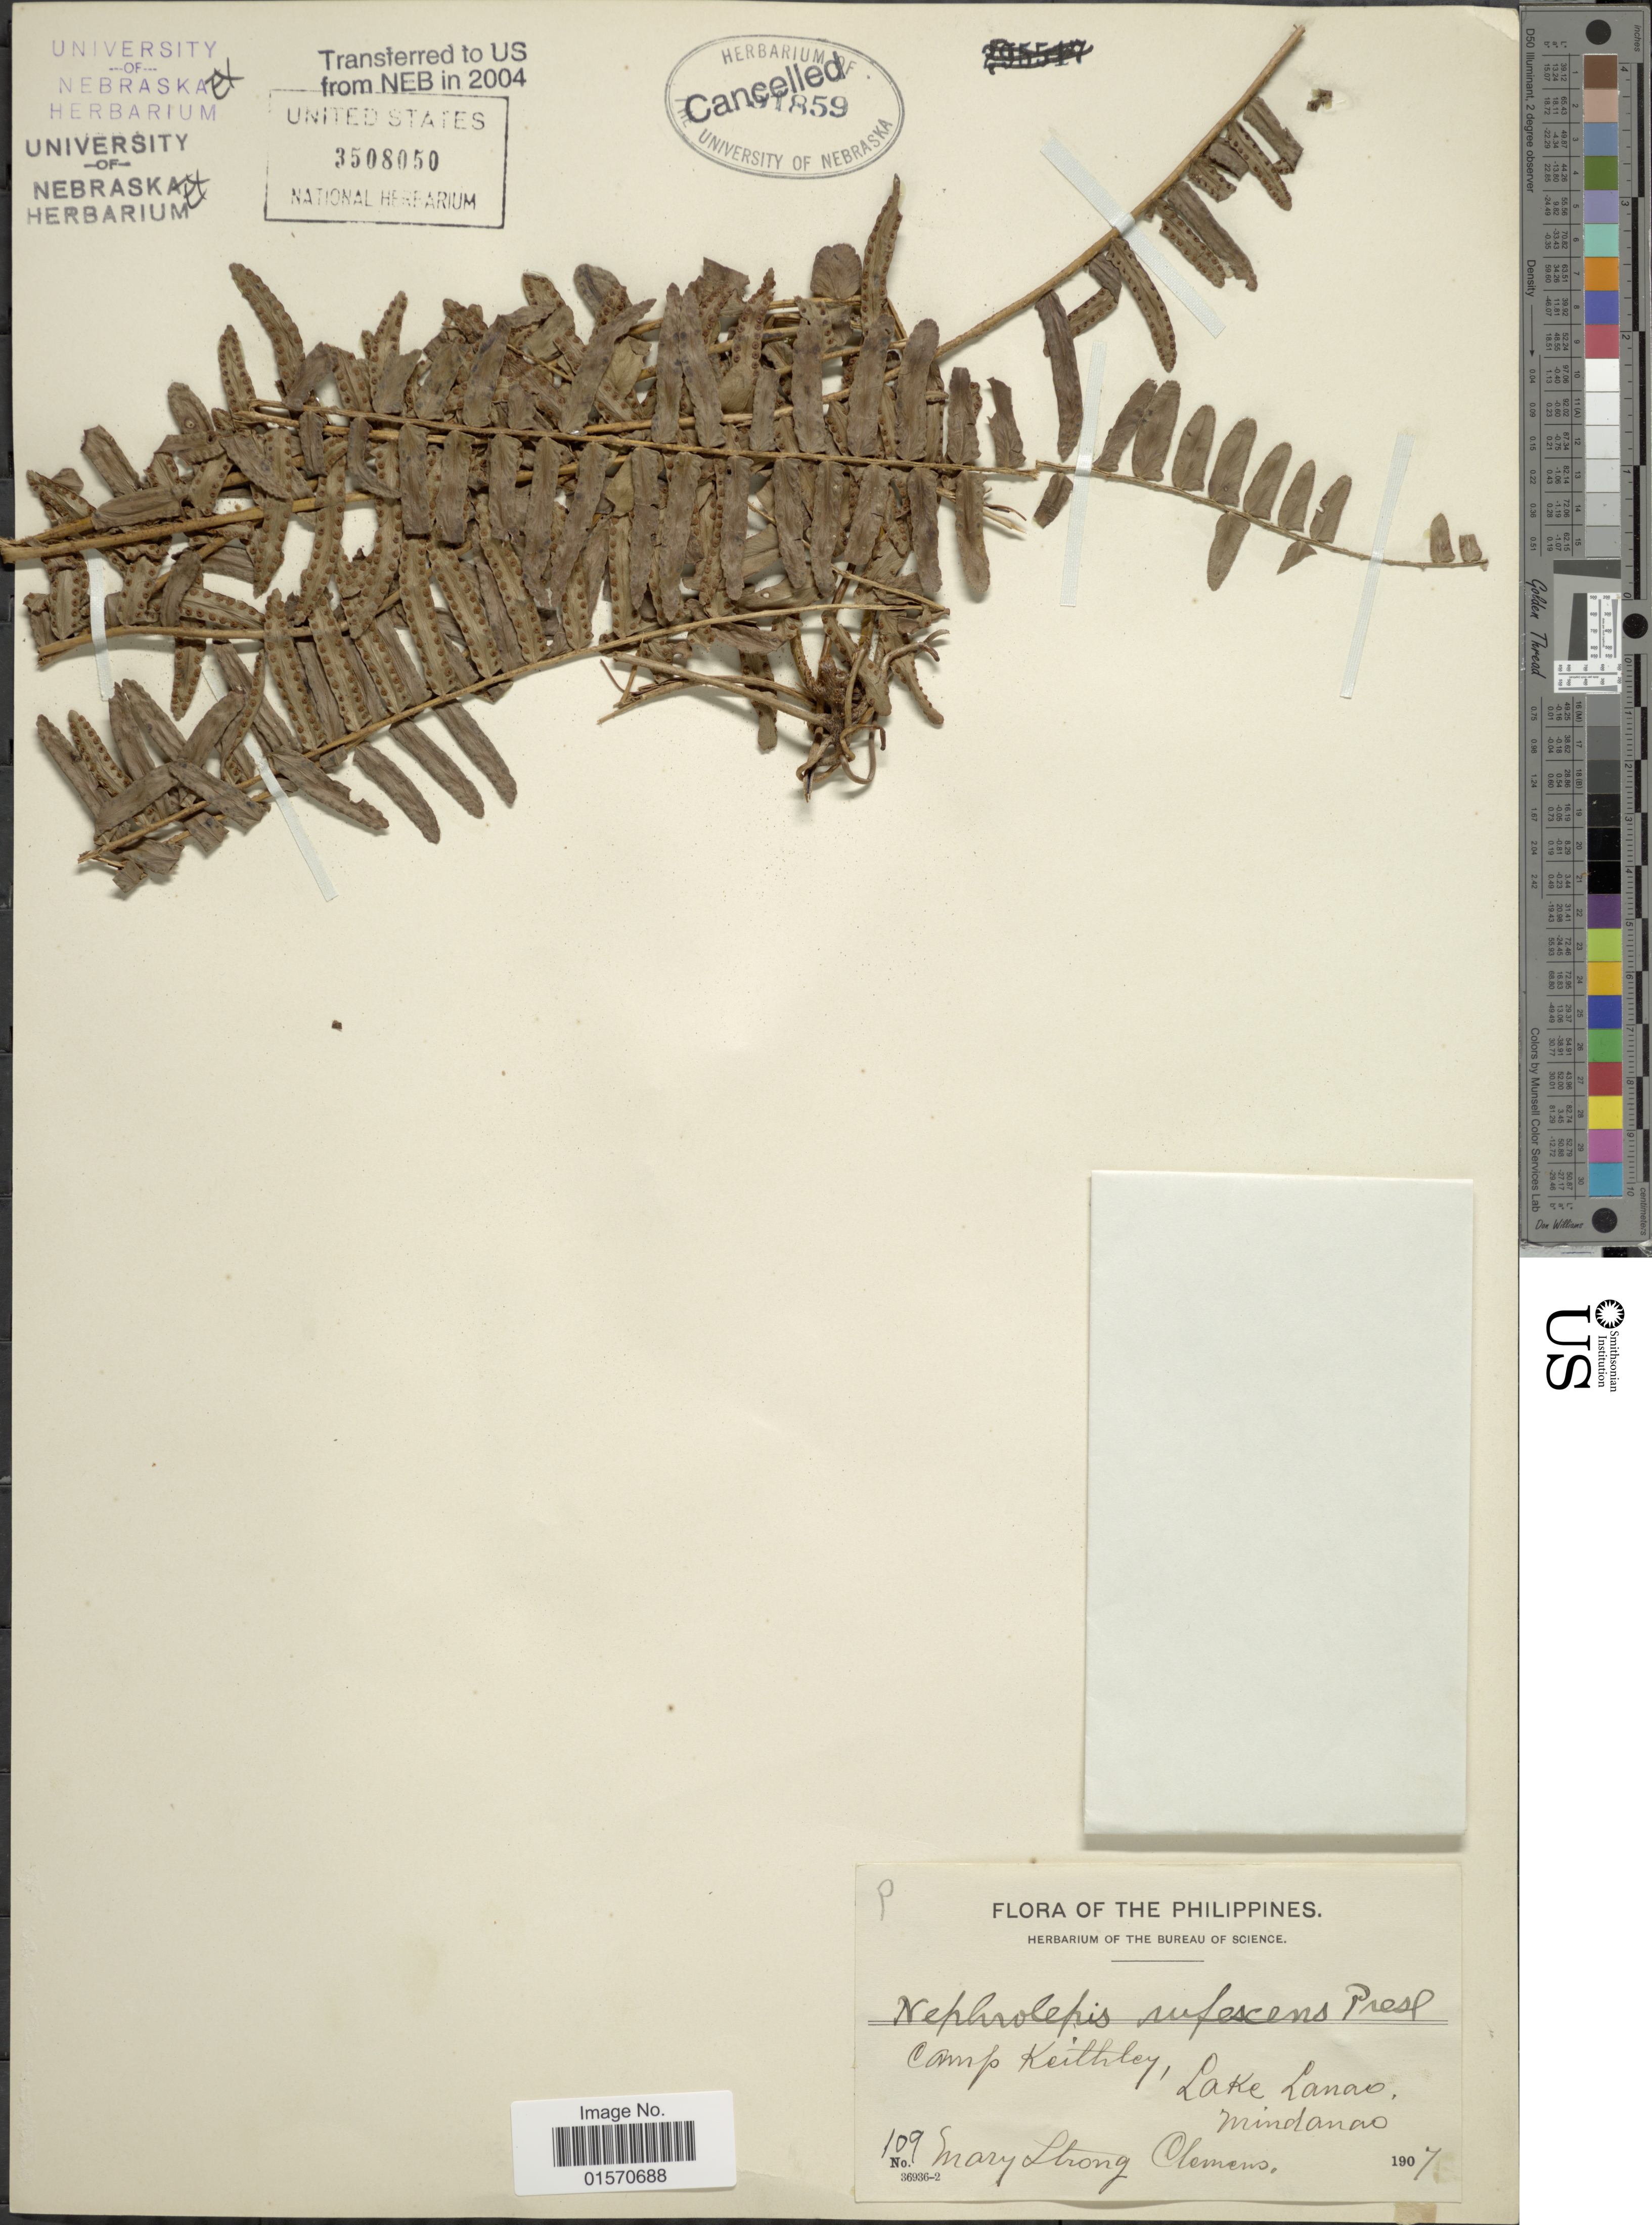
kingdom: Plantae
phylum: Tracheophyta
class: Polypodiopsida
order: Polypodiales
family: Nephrolepidaceae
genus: Nephrolepis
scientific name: Nephrolepis rufescens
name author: Wawra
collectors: M. S. Clemens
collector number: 109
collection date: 1907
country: Philippines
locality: Camp Keithley, Lake Lanao, Mindanao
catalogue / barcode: US 3508050